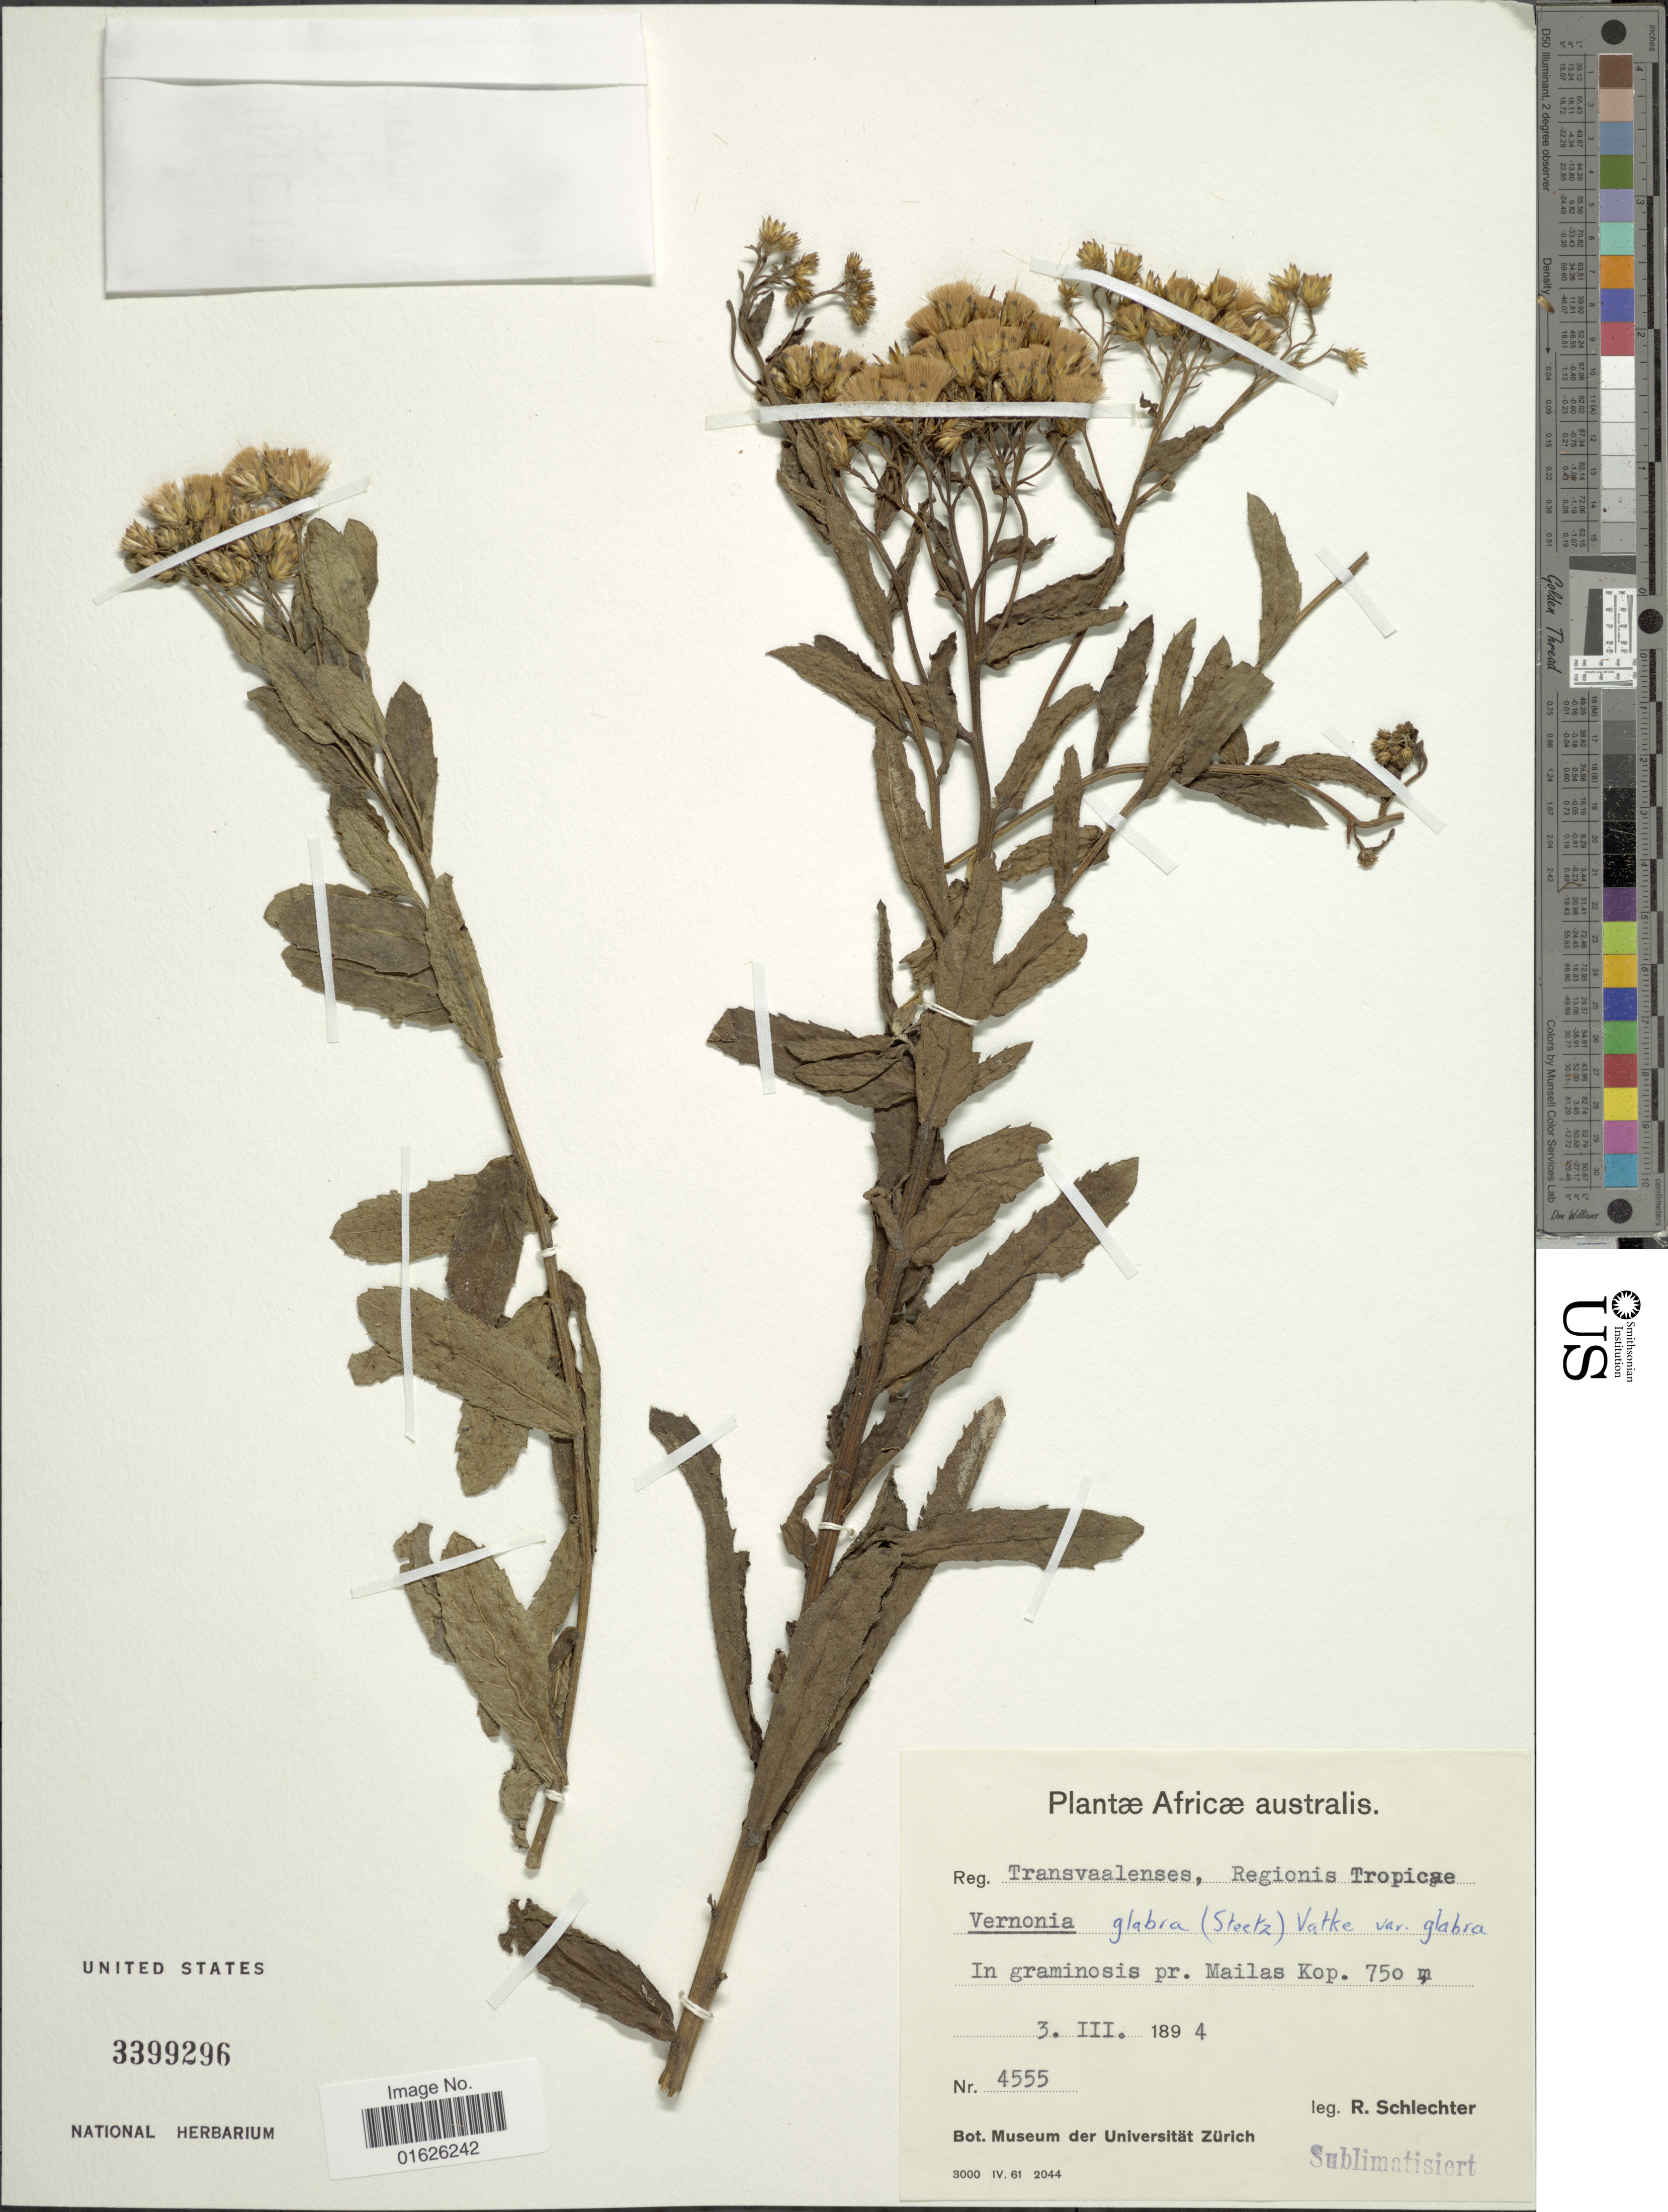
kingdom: Plantae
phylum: Tracheophyta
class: Magnoliopsida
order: Asterales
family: Asteraceae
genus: Linzia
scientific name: Linzia glabra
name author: Steetz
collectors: F. R. R. Schlechter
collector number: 4555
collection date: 1894-03-03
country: South Africa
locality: Reg. Transvaalenses, Regionis Tropicae, In graminosis pr. Mailas kop. Africae australis.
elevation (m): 750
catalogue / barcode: US 3399296